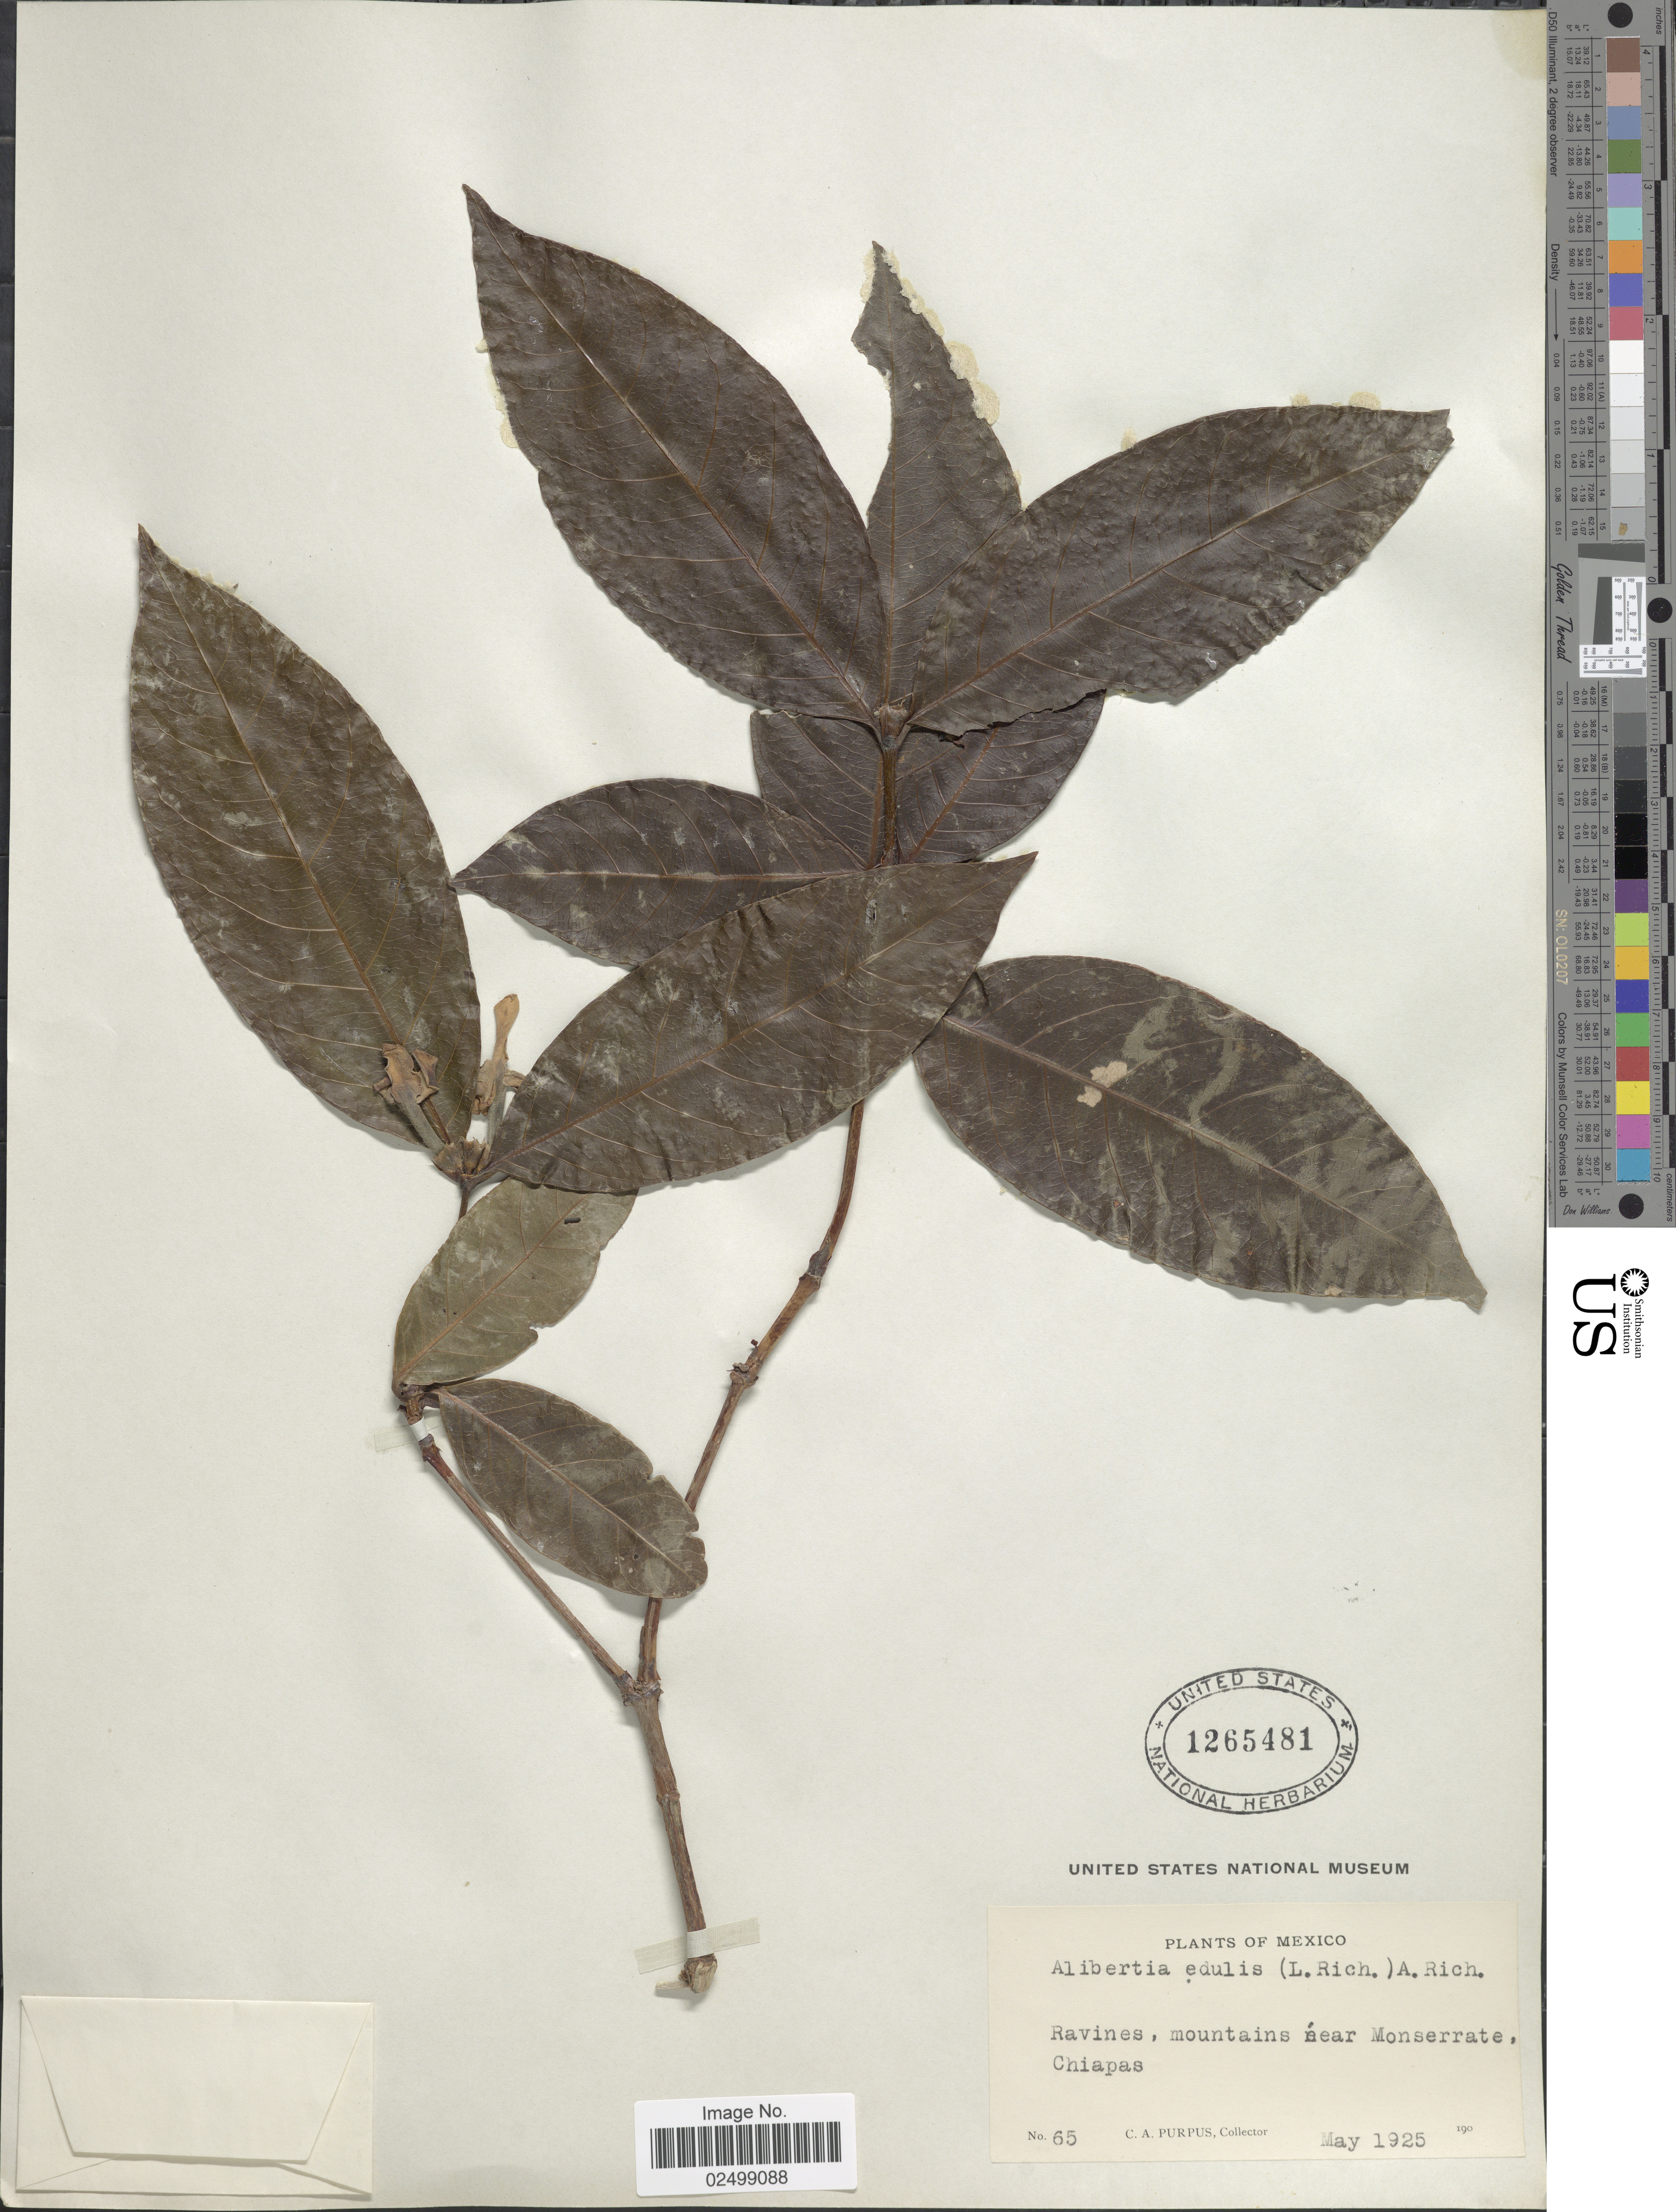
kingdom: Plantae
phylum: Tracheophyta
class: Magnoliopsida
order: Gentianales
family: Rubiaceae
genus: Alibertia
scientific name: Alibertia edulis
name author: (Rich.) A. Rich. ex DC.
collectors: C. A. Purpus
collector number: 65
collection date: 1925-05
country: Mexico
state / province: Chiapas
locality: Ravines, mountains near Monserrate, Chiapas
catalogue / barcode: US 1265481